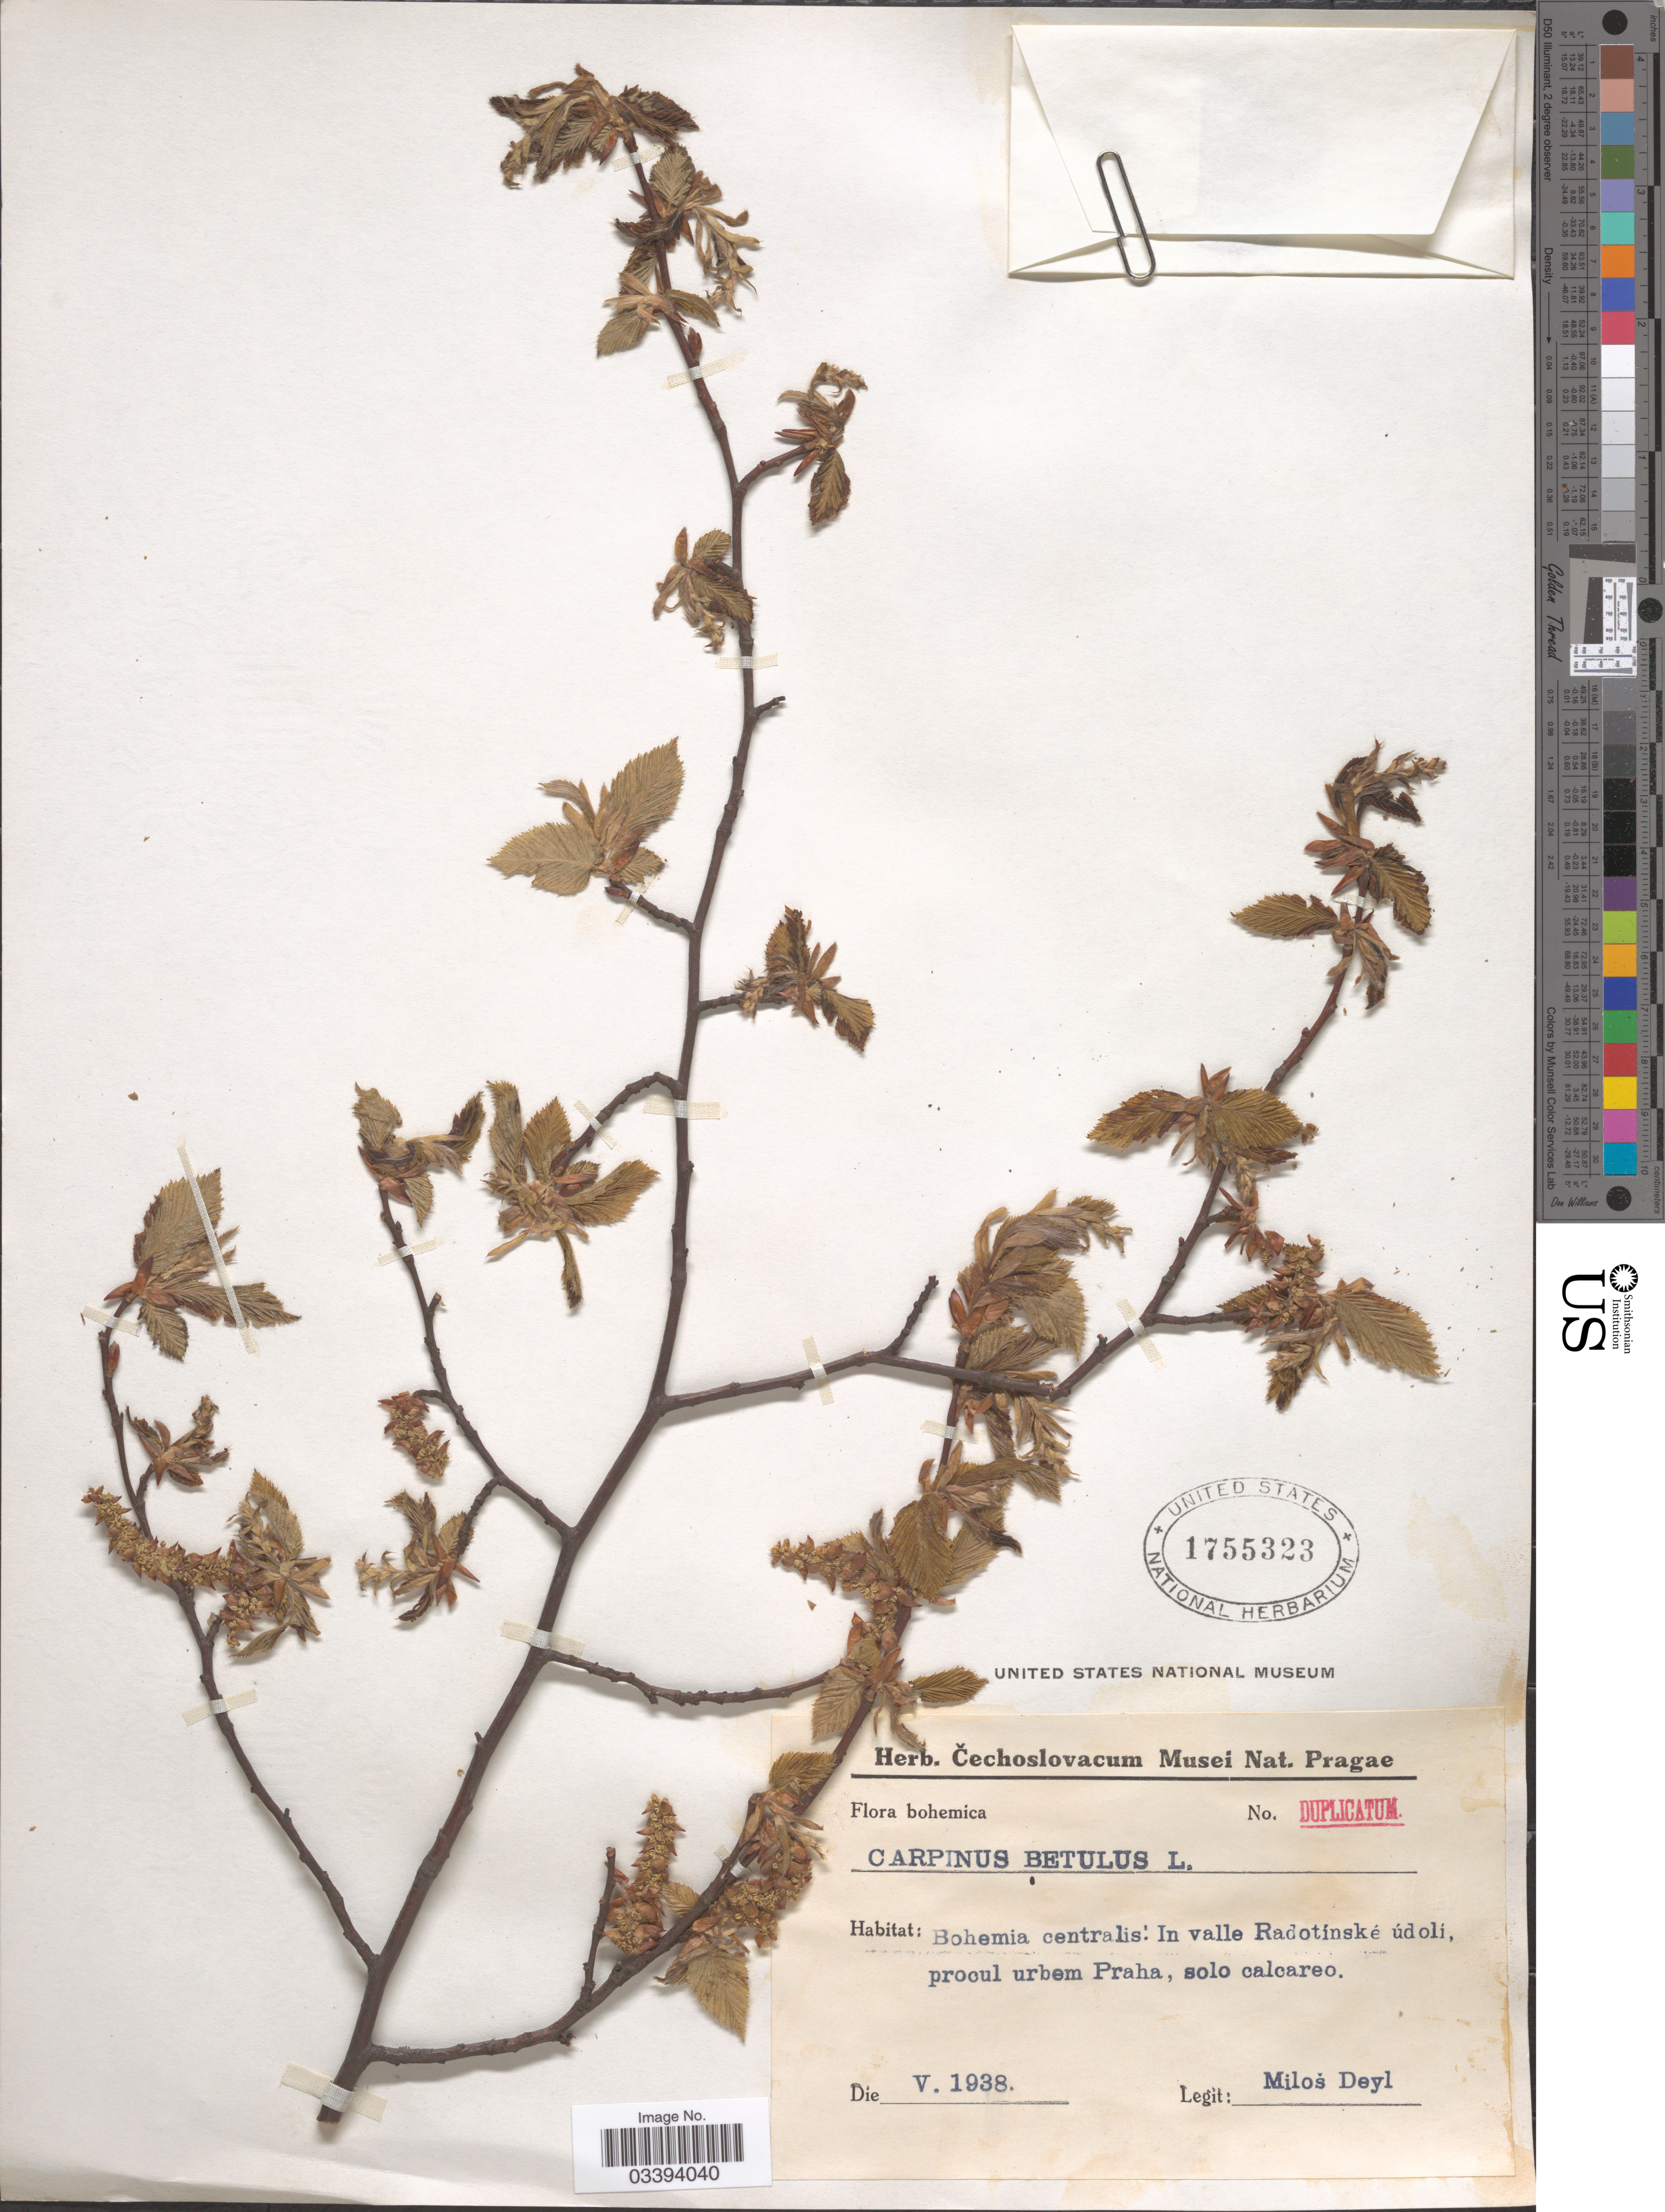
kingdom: Plantae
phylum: Tracheophyta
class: Magnoliopsida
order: Fagales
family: Betulaceae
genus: Carpinus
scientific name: Carpinus betulus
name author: L.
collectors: M. Deyl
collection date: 1938-05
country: Czechia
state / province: Central Bohemian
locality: Bohemica. Bohemia centralis: In valle Radotínské údoli, procul urbem Praha, solo calcareo.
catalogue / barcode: US 1755323